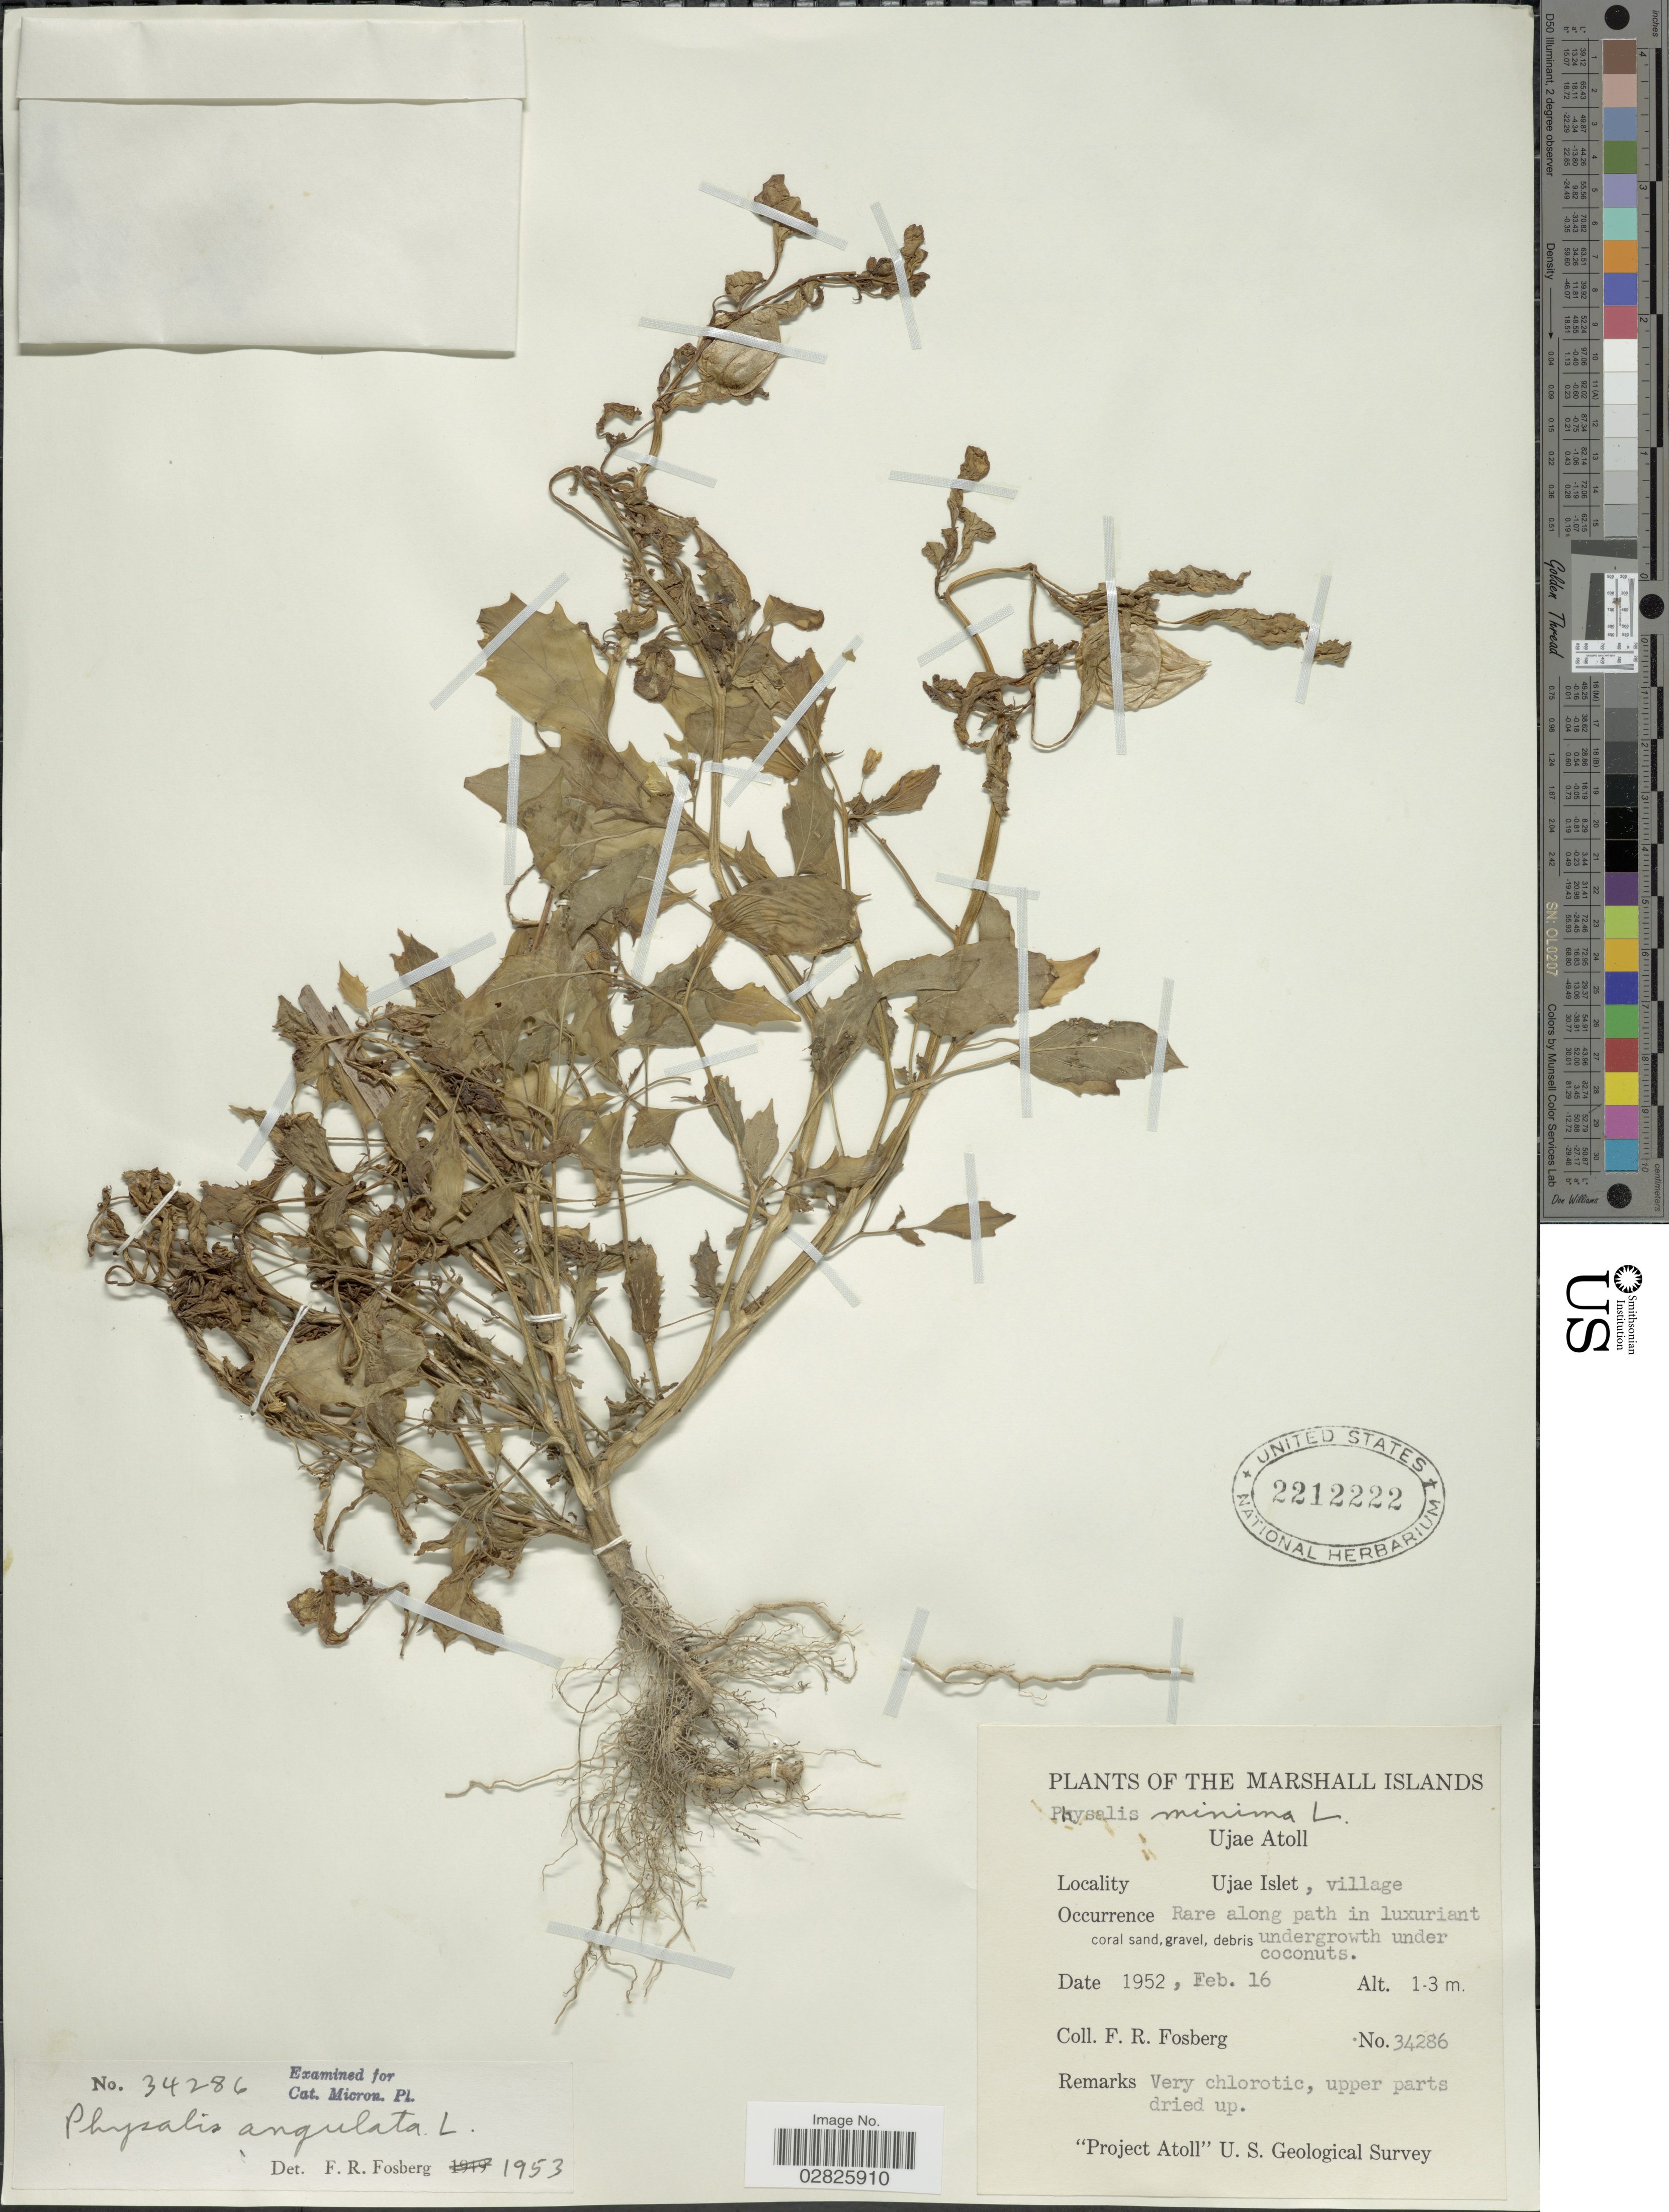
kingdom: Plantae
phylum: Tracheophyta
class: Magnoliopsida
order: Solanales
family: Solanaceae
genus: Physalis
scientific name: Physalis angulata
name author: L.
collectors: F. R. Fosberg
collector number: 34286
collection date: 1952-02-16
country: Marshall Islands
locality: Ujae Atoll. Ujae Islet, village.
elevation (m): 1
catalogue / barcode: US 2212222